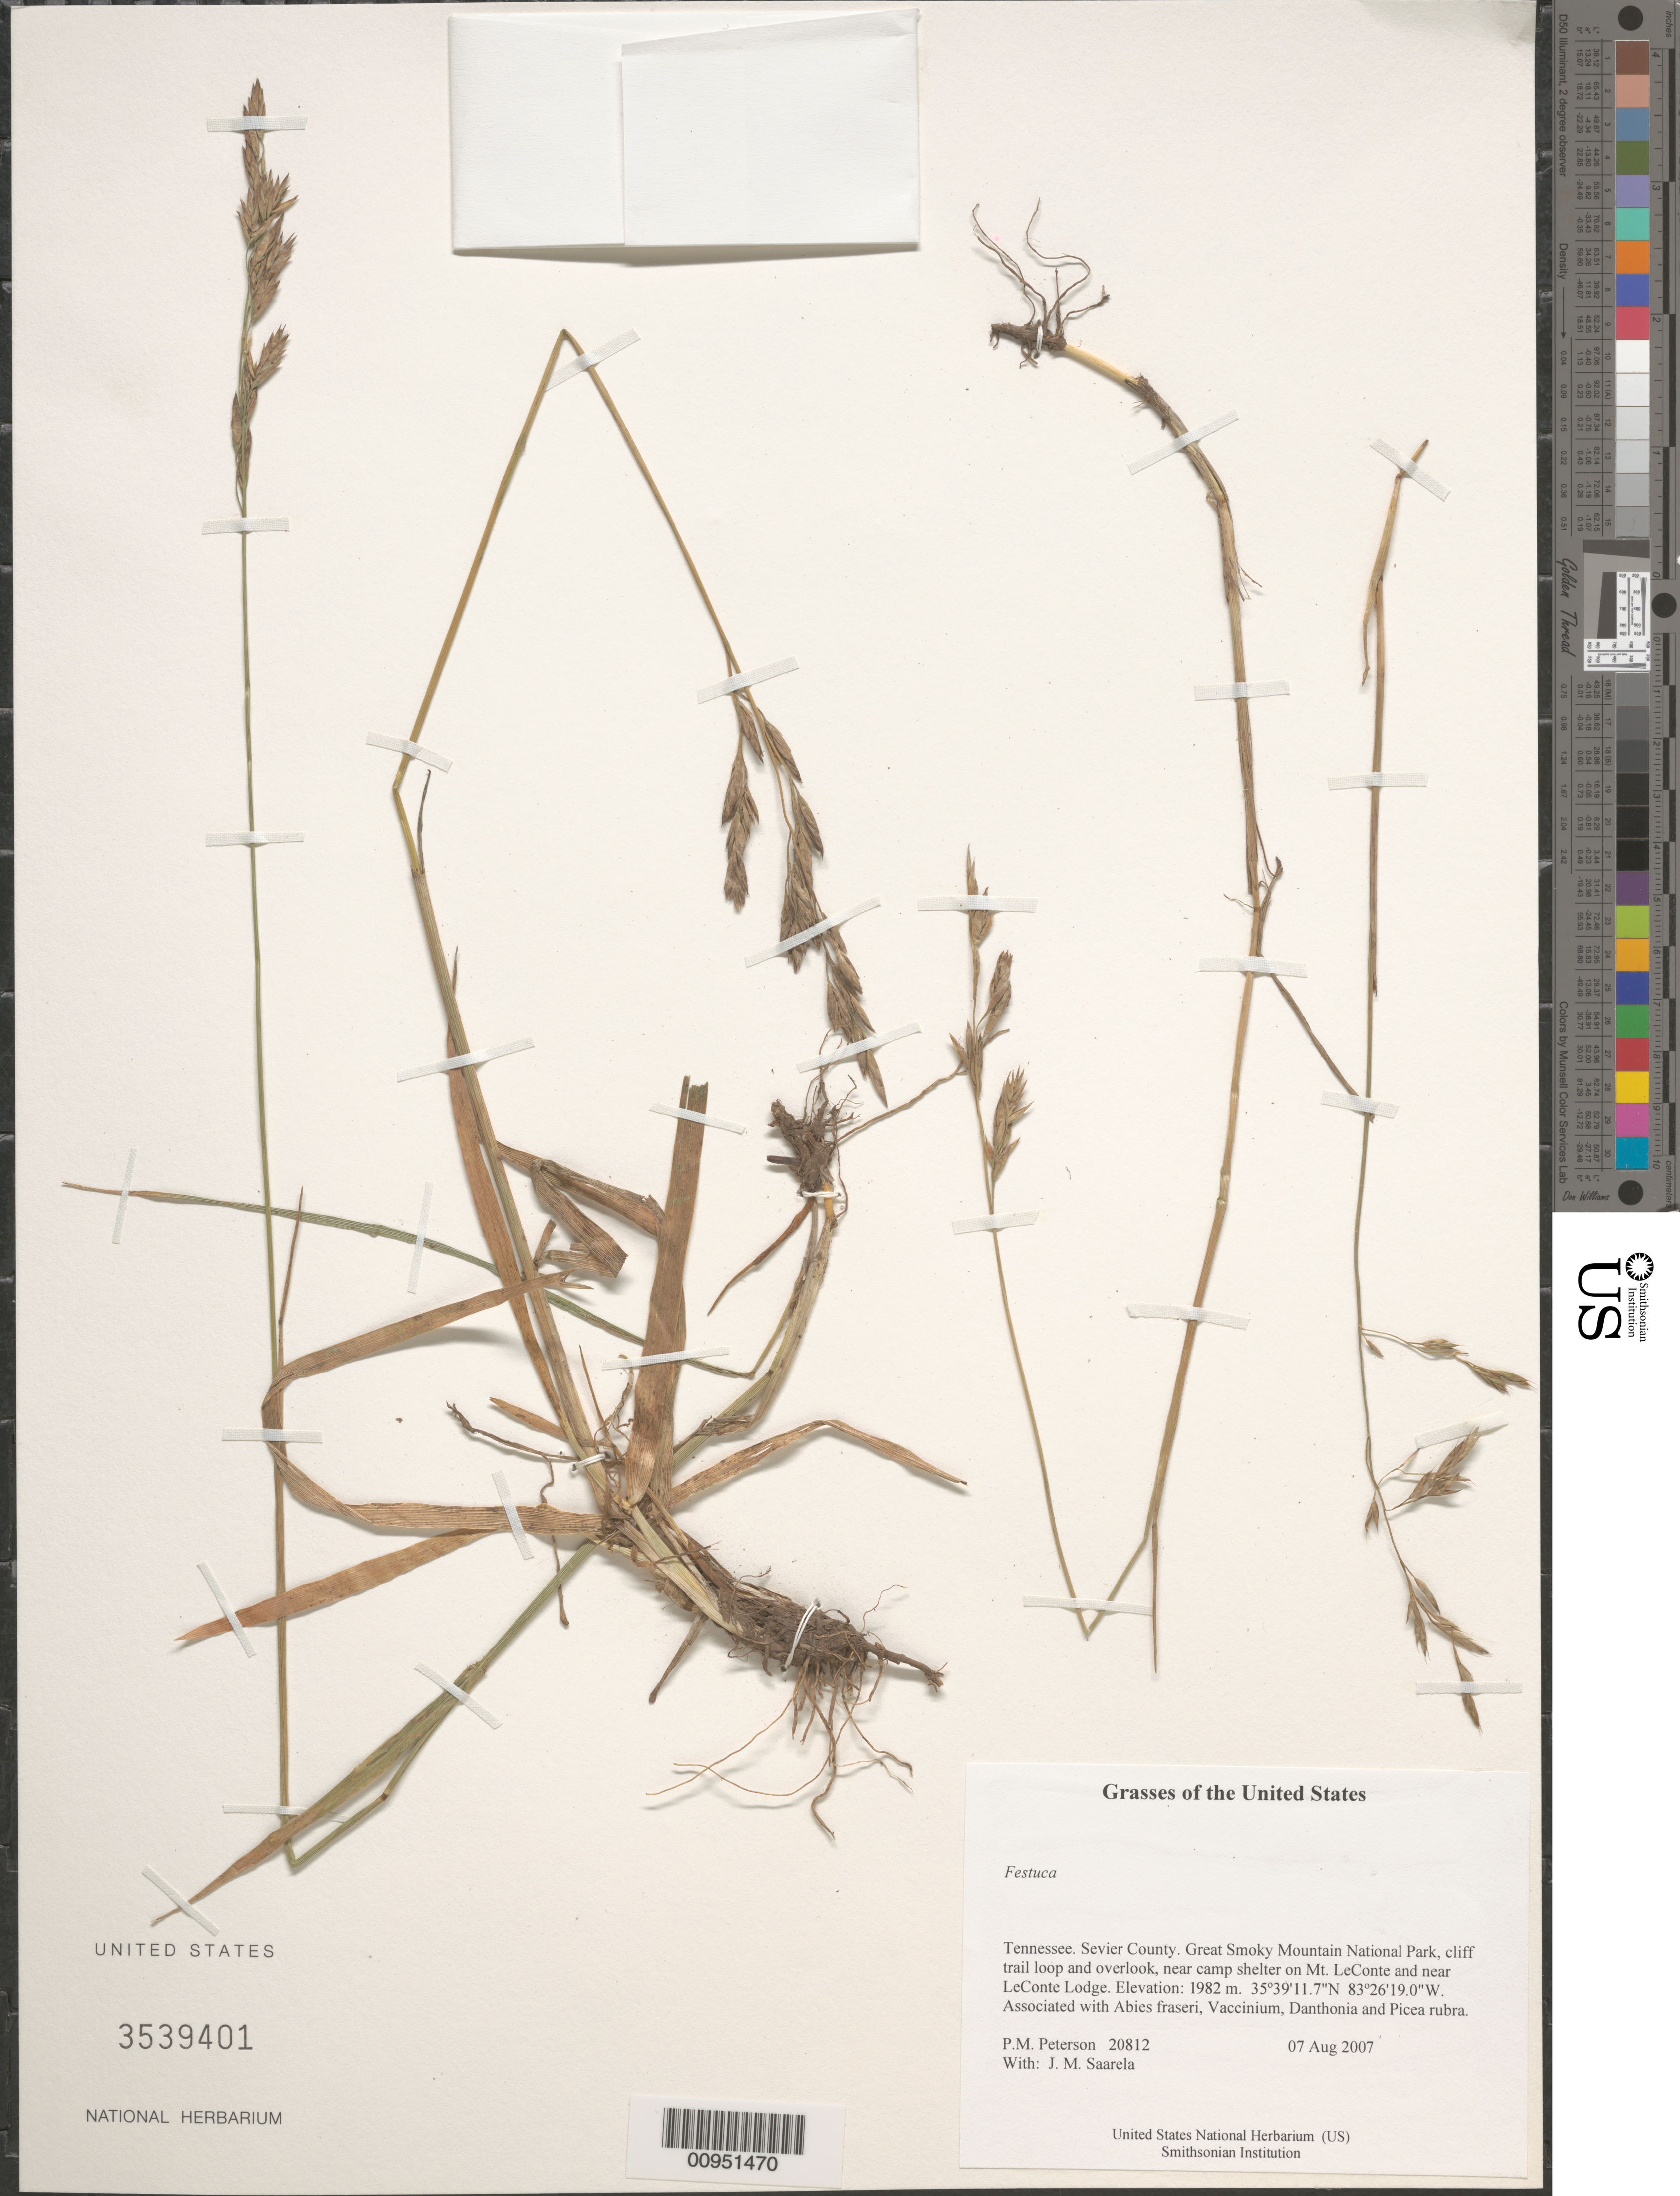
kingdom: Plantae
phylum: Tracheophyta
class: Liliopsida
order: Poales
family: Poaceae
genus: Festuca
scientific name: Festuca sp.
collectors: P. M. Peterson & J. Saarela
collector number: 20812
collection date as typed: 07 Aug 2007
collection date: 2007-08-07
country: United States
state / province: Tennessee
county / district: Sevier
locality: Great Smoky Mountain National Park, cliff trail loop and overlook, near camp shelter on Mt. LeConte and near LeConte Lodge.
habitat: Associated with Abies fraseri, Vaccinium, Danthonia and Picea rubra.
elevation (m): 1982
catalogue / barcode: US 3539401